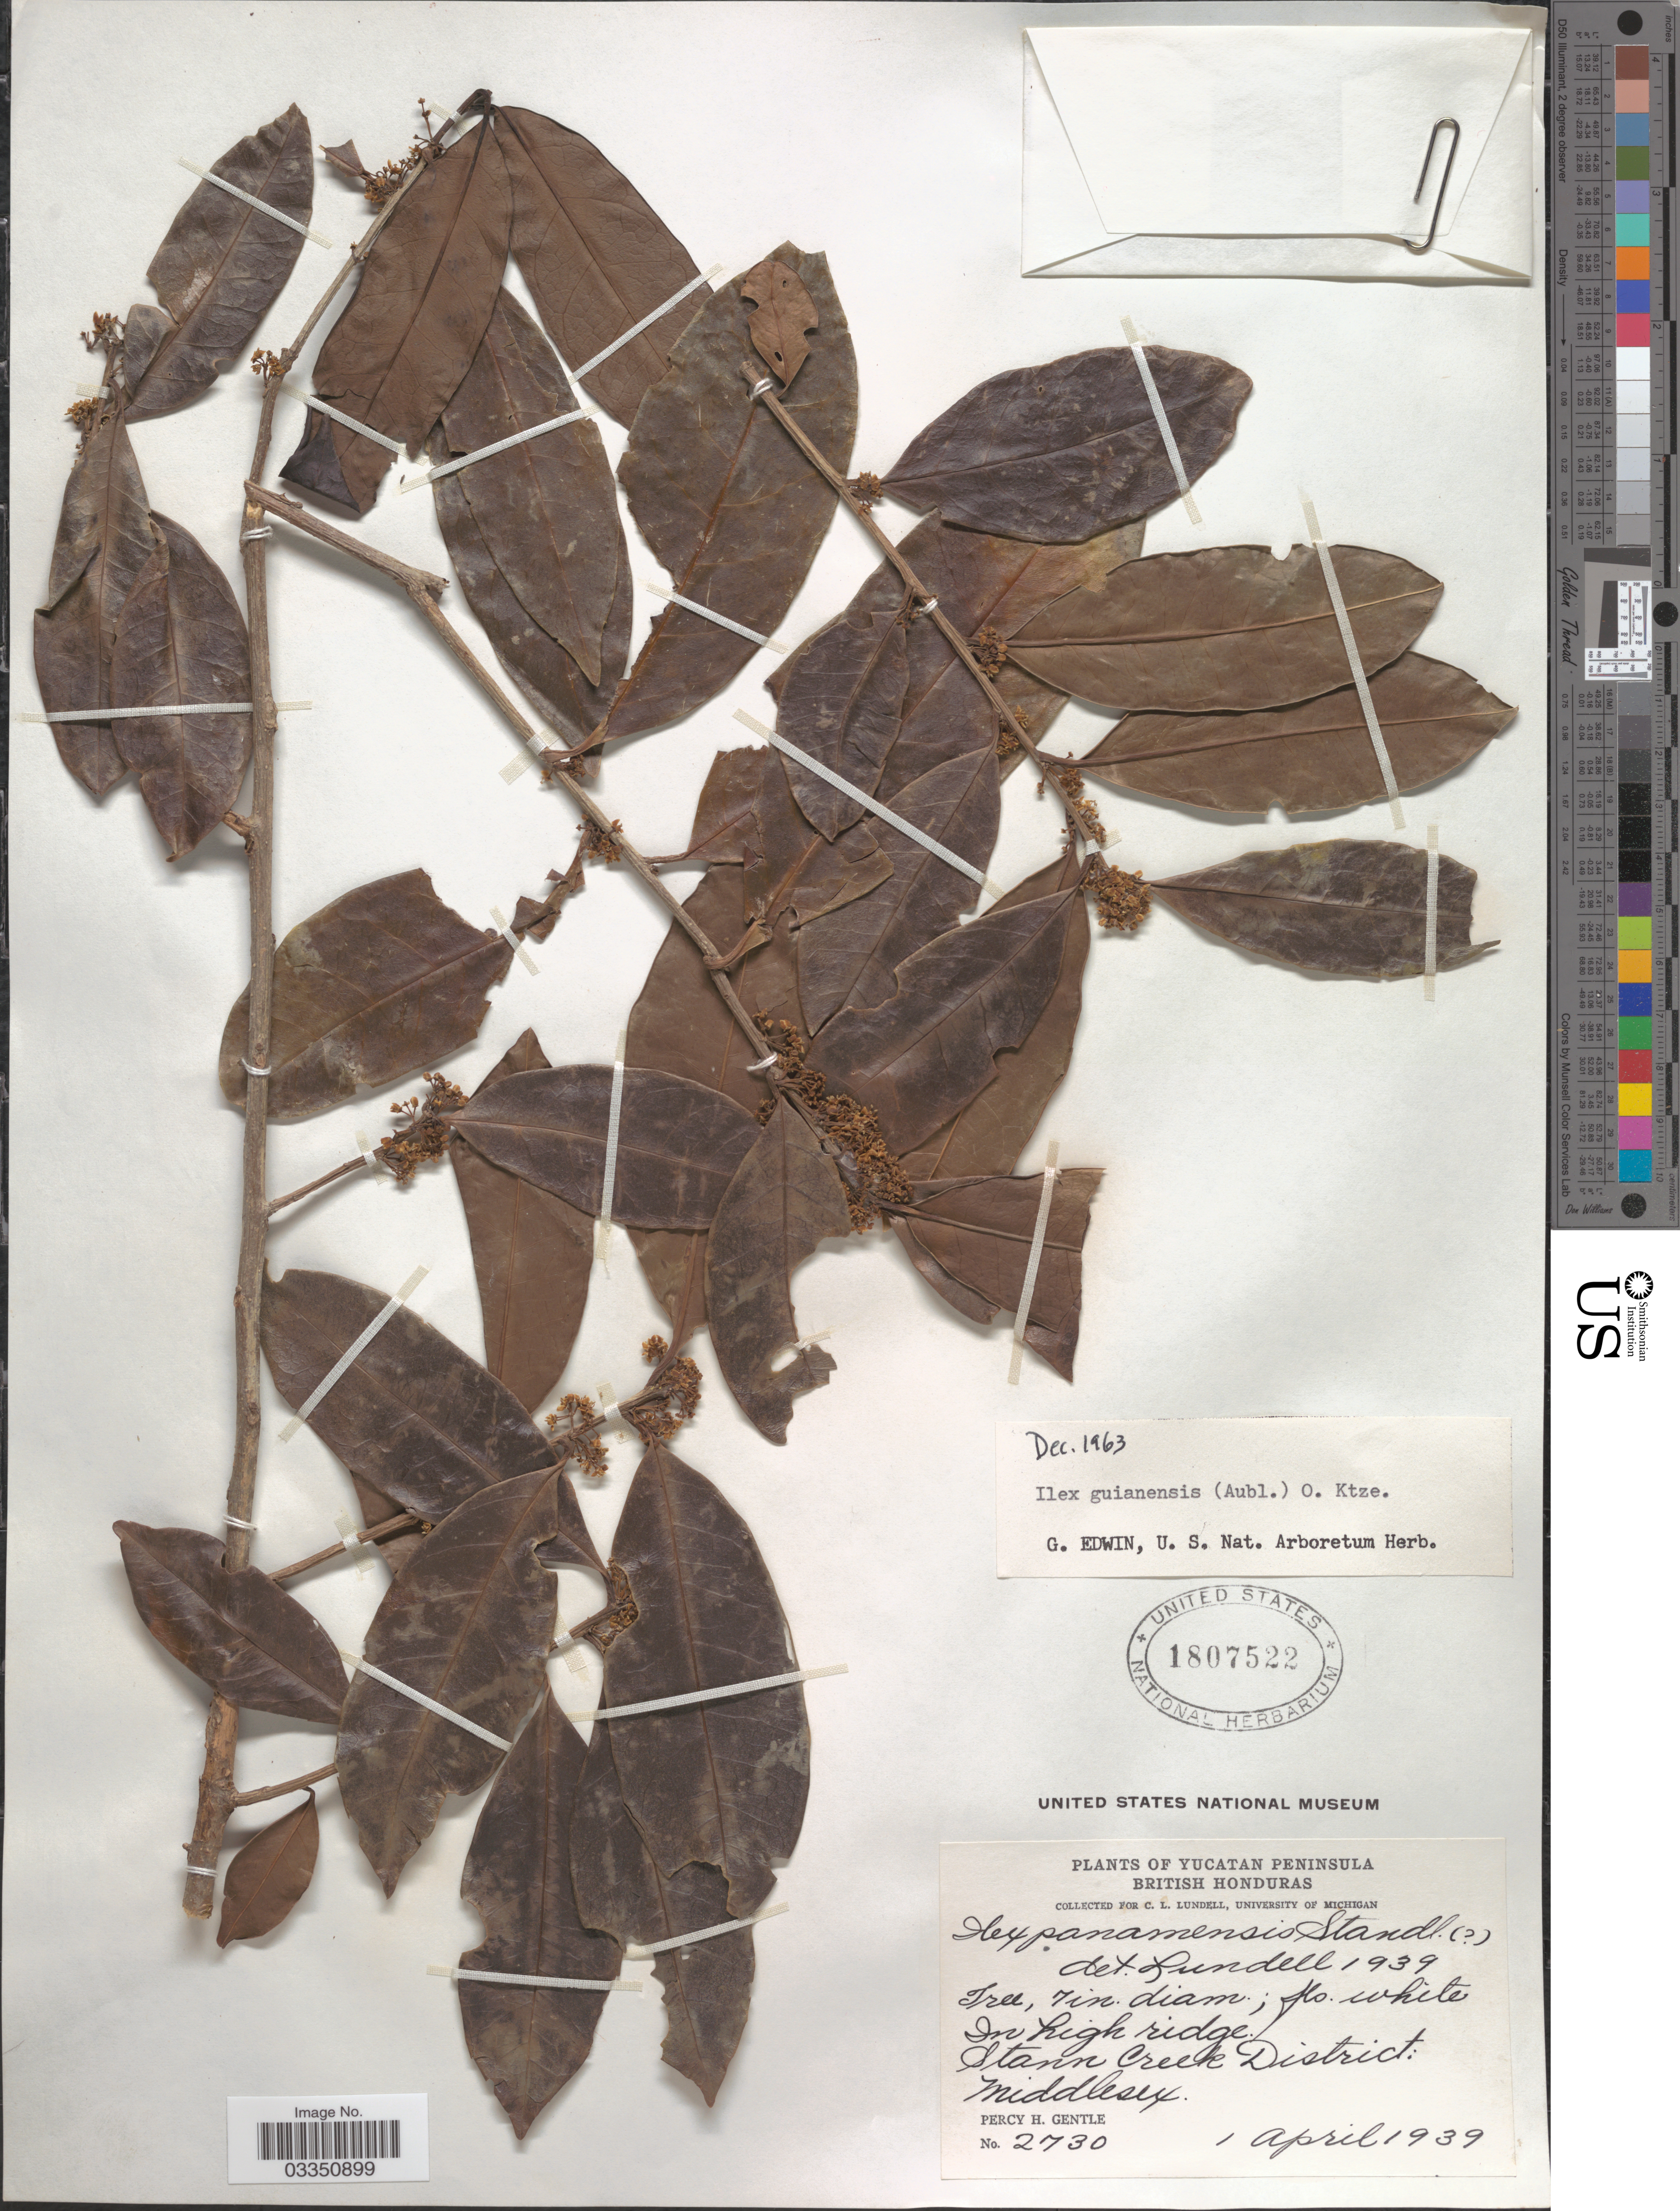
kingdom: Plantae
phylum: Tracheophyta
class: Magnoliopsida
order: Aquifoliales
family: Aquifoliaceae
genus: Ilex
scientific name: Ilex guianensis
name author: (Aubl.) Kuntze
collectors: P. H. Gentle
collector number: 2730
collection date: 1939-04-01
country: Belize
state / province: Stann Creek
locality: Yucatan Peninsula, British Honduras, Stann Creek District: Middlesex.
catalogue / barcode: US 1807522